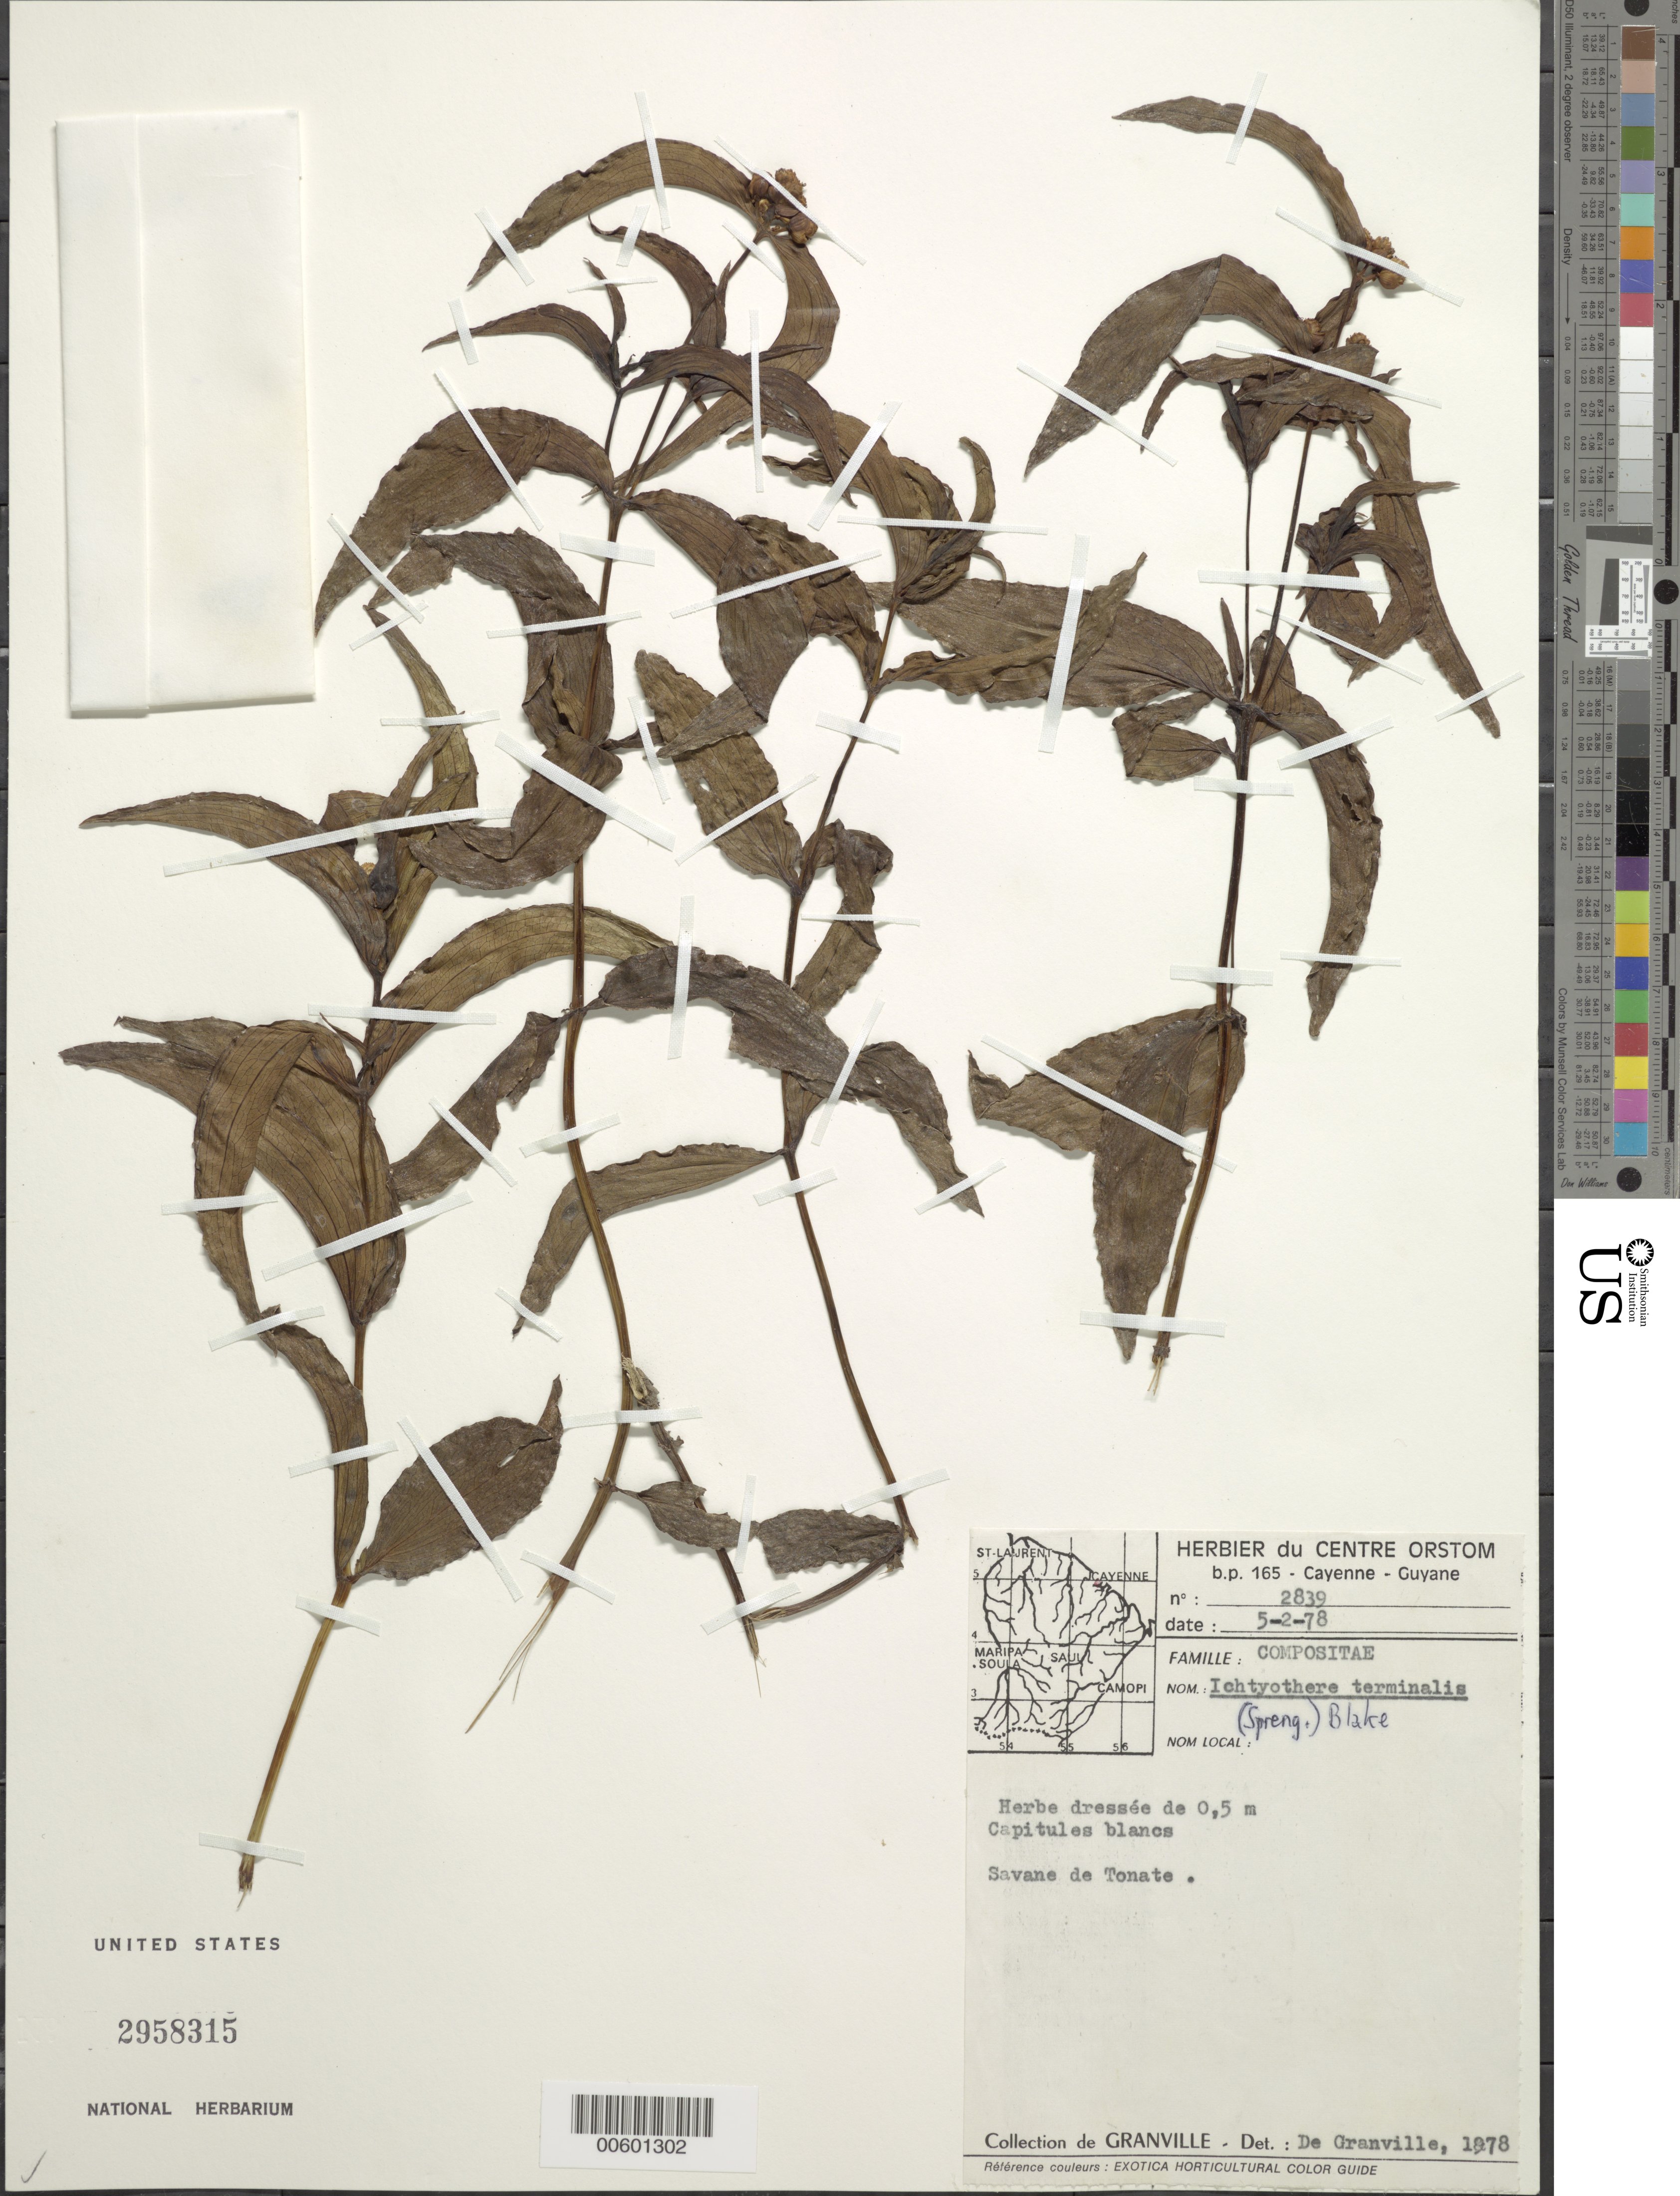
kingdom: Plantae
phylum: Tracheophyta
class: Magnoliopsida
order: Asterales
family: Asteraceae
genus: Ichthyothere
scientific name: Ichthyothere terminalis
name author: (Spreng.) S.F. Blake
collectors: J.-J. de Granville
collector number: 2839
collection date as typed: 5-Feb-78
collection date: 1978-02-05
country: French Guiana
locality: Savane de Tonate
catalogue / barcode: US 2958315